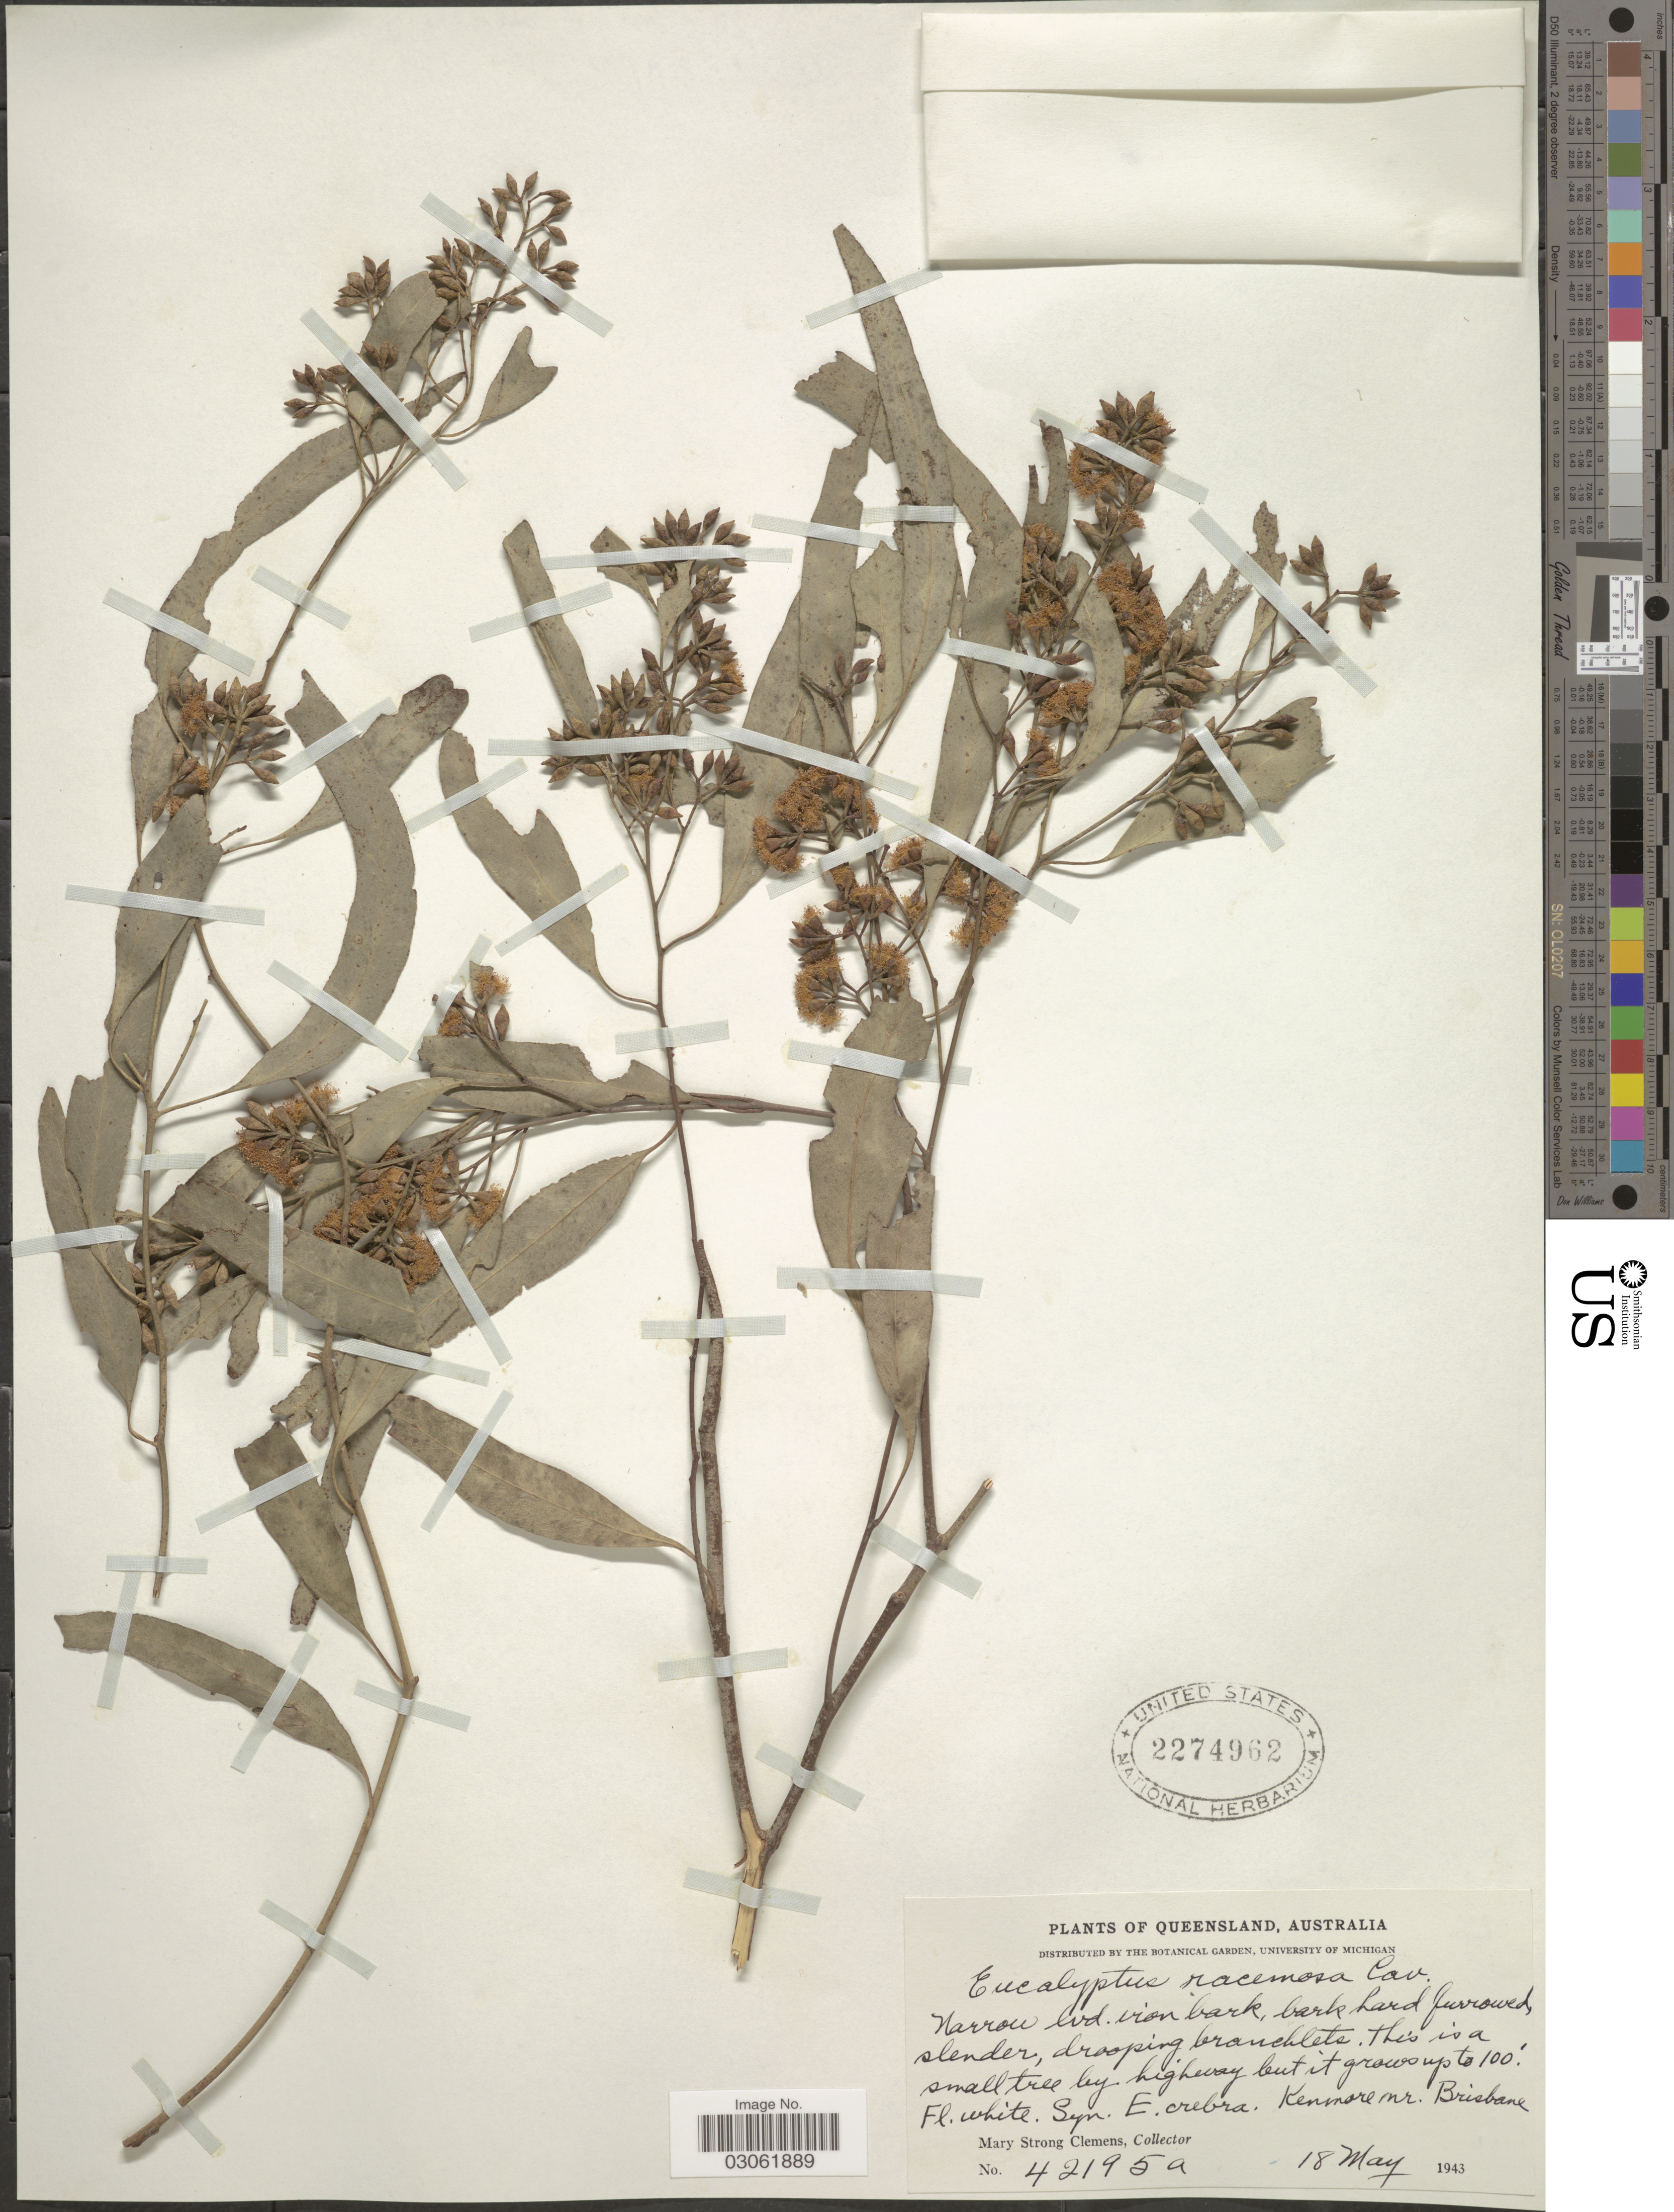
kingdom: Plantae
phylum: Tracheophyta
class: Magnoliopsida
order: Myrtales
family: Myrtaceae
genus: Eucalyptus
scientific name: Eucalyptus racemosa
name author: Cav.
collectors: M. S. Clemens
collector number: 42195a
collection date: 1943-05-18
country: Australia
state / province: Queensland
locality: Kenmore nr. Brisbane.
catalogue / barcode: US 2274962